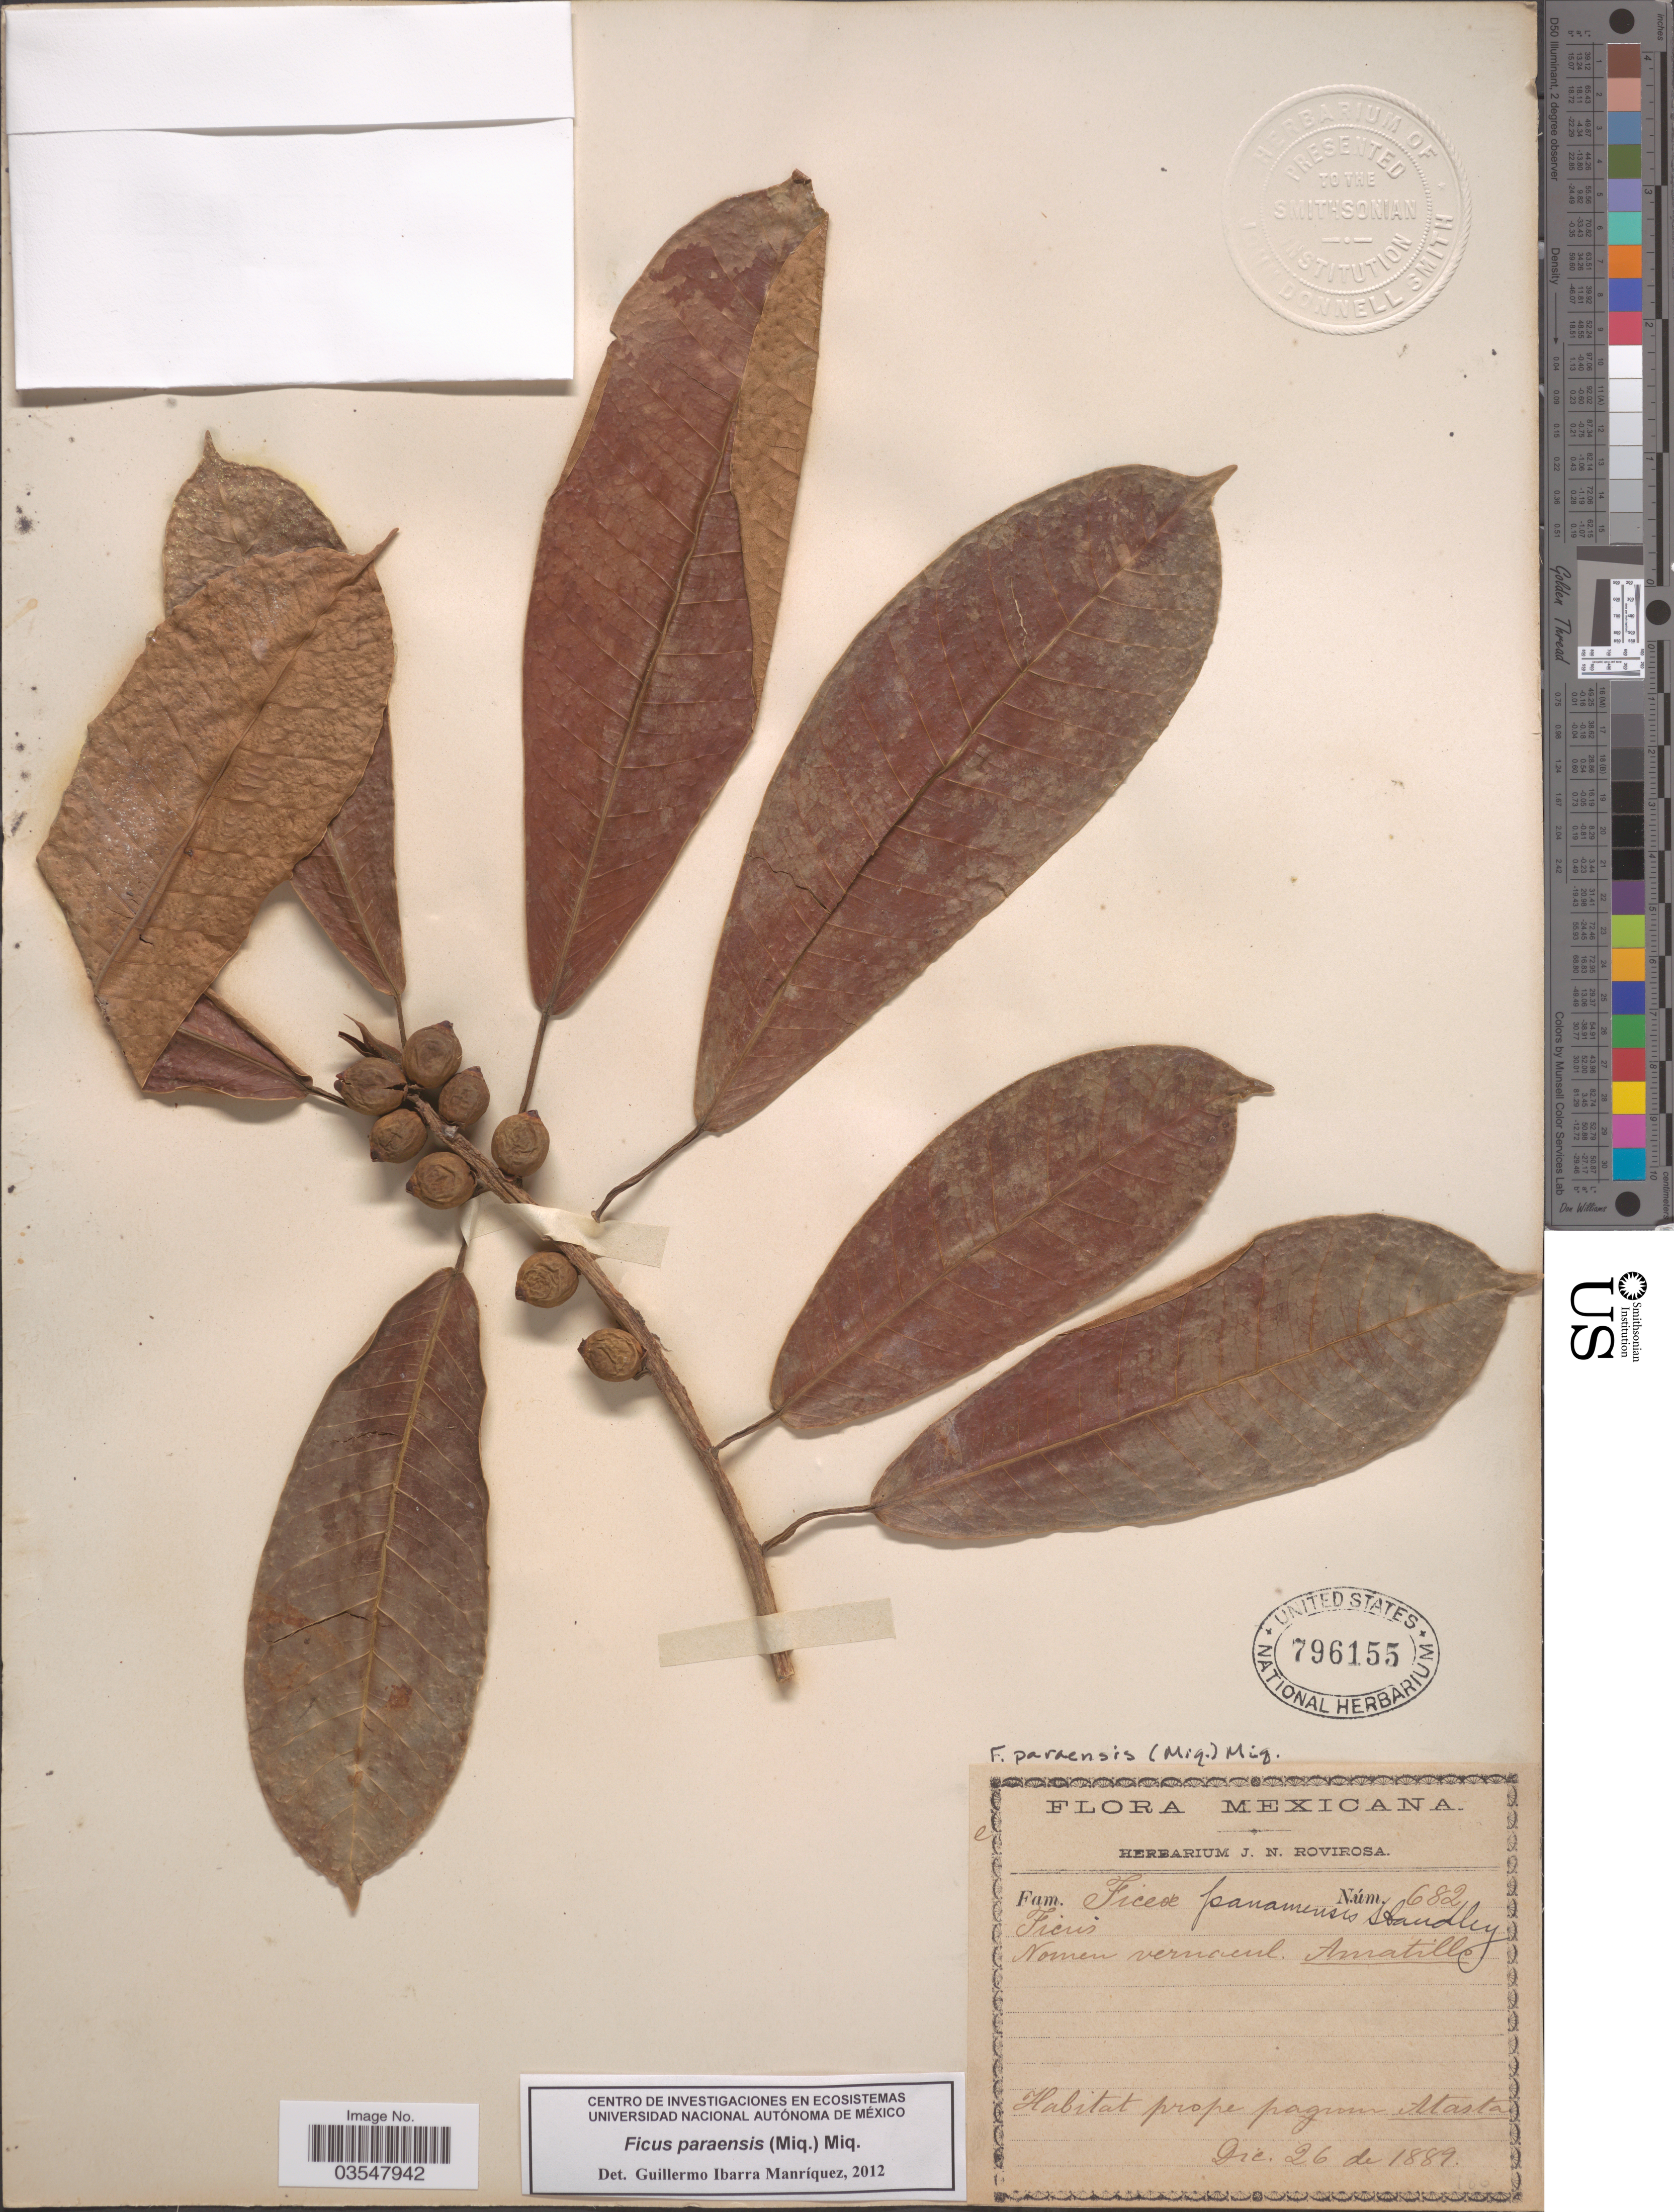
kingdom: Plantae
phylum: Tracheophyta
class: Magnoliopsida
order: Rosales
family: Moraceae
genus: Ficus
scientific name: Ficus paraensis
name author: (Miq.) Miq.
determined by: Manriquez, G. I.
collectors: ex herb. J. N. Rovirosa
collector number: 682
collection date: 1889-12-26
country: Mexico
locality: Prope pagum Atasta.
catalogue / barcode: US 796155